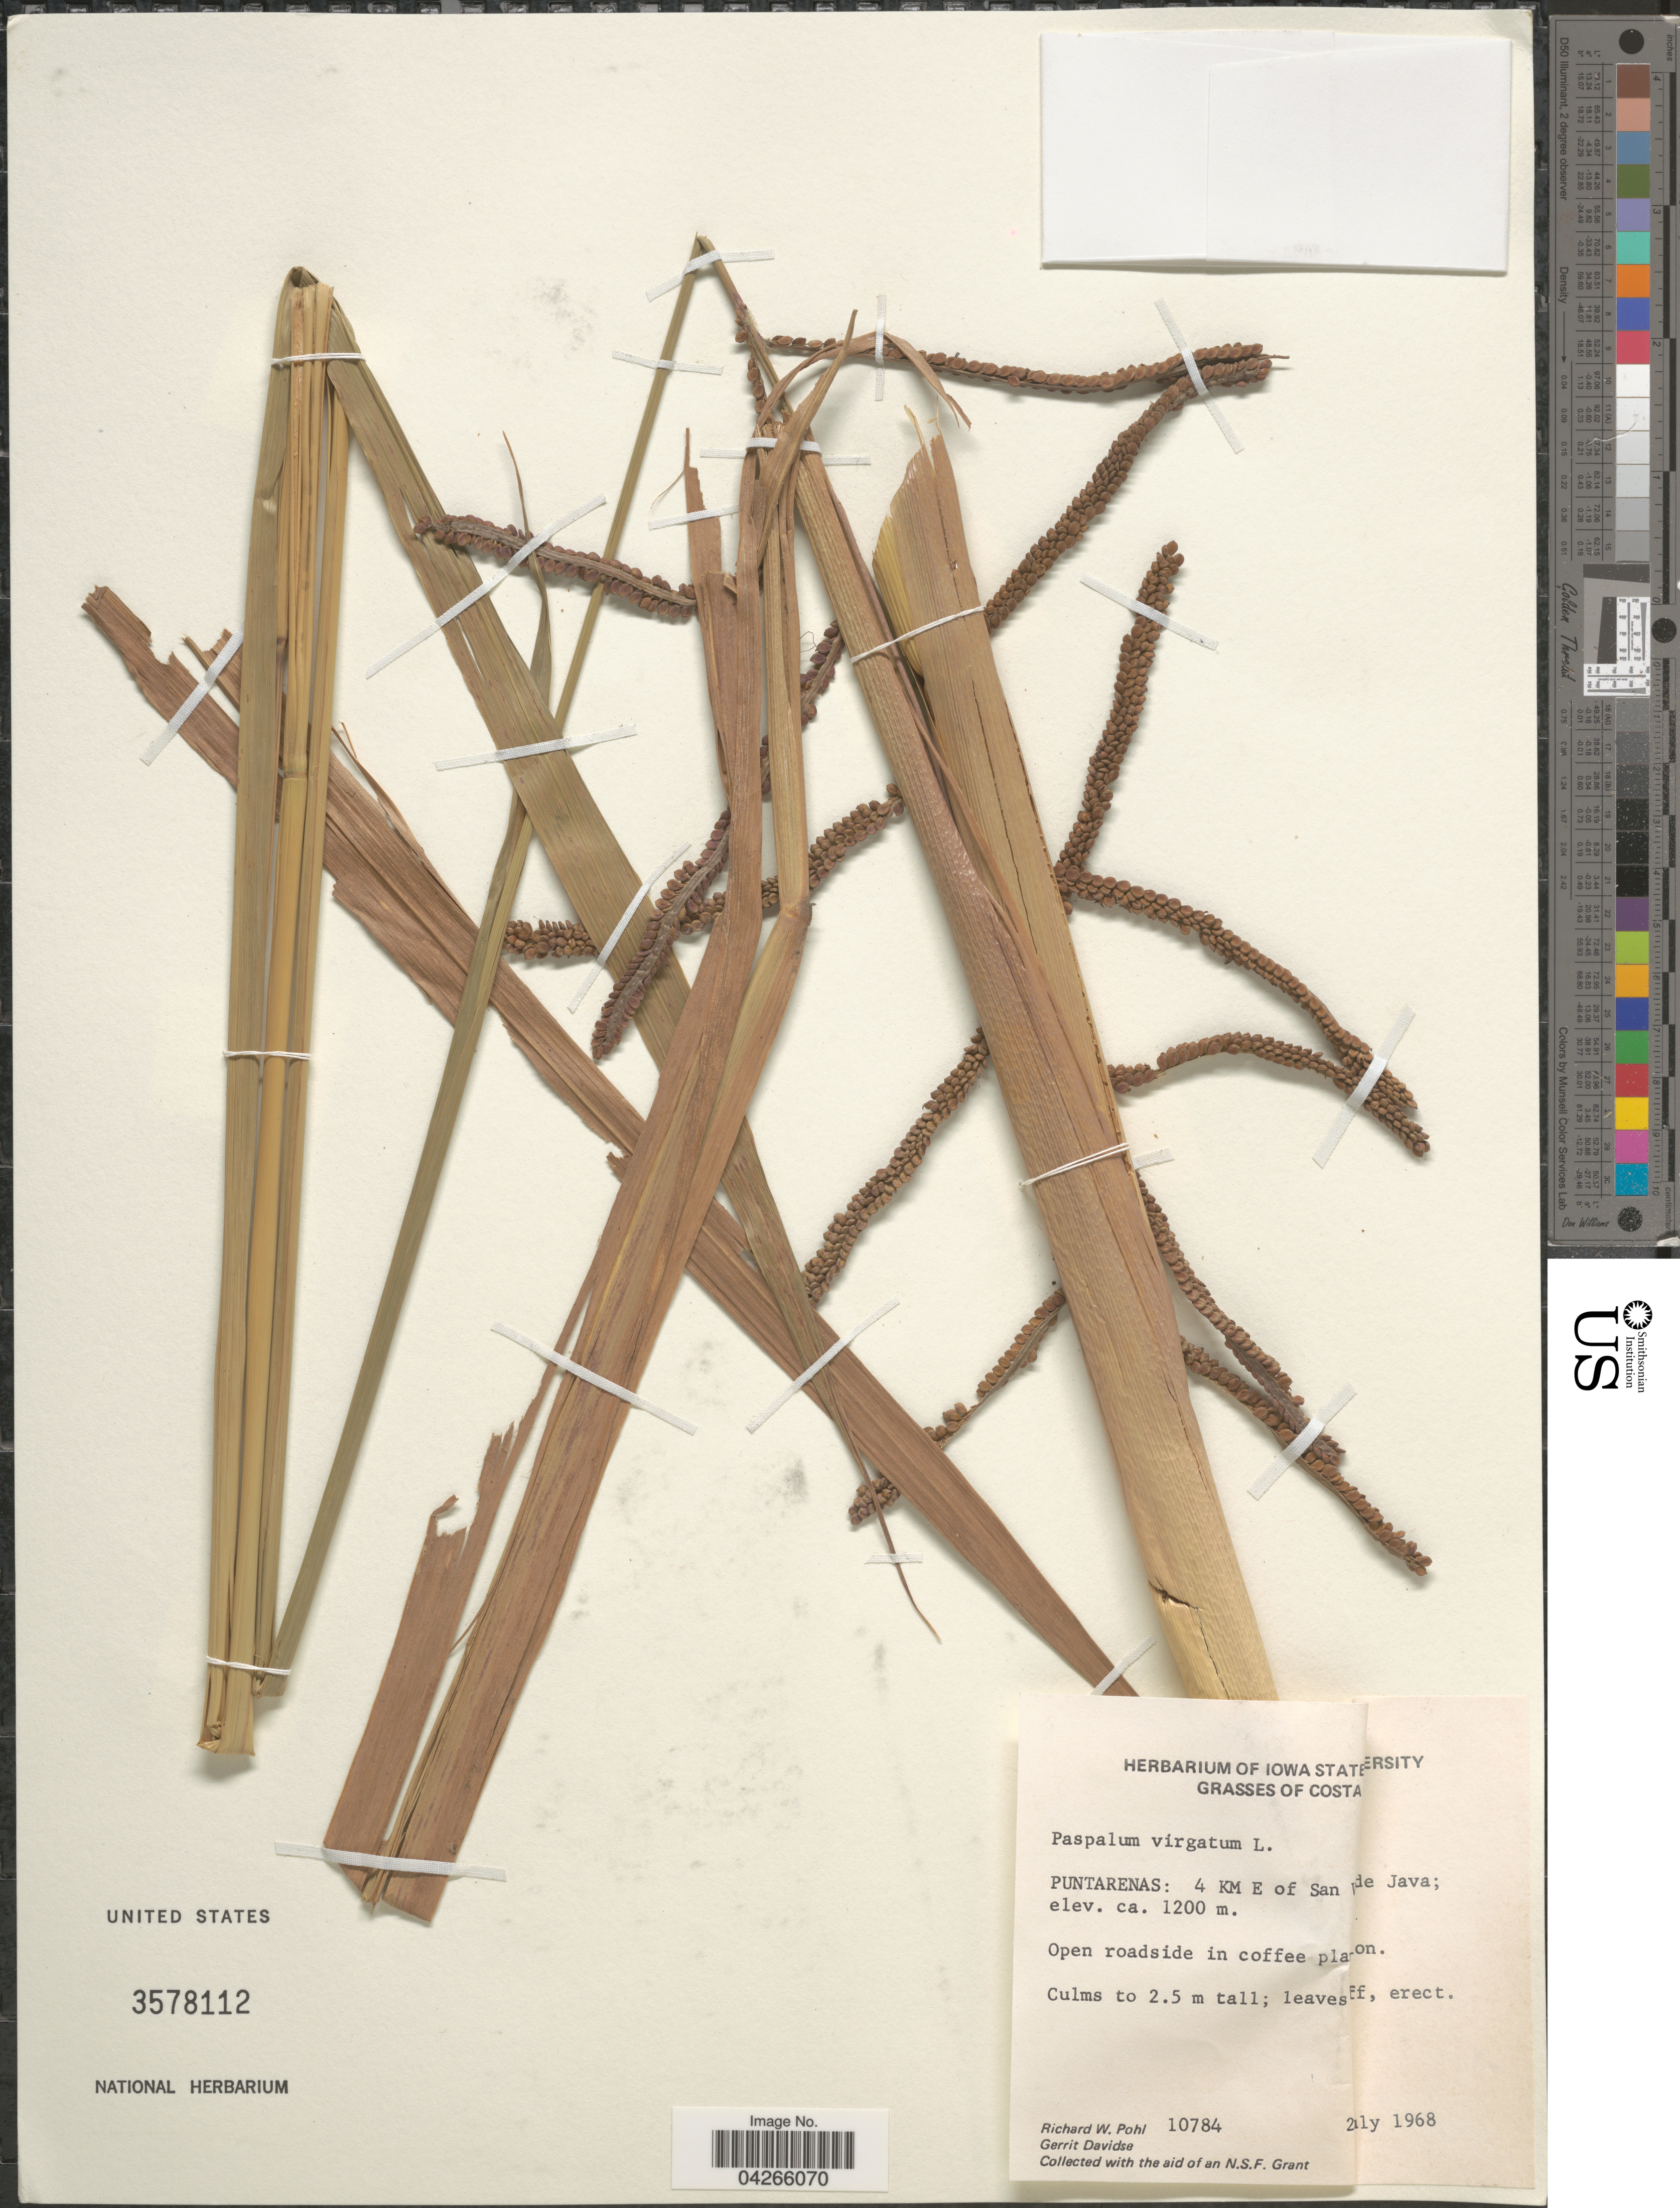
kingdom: Plantae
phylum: Tracheophyta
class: Liliopsida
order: Poales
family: Poaceae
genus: Paspalum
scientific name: Paspalum virgatum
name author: L.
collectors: R. W. Pohl & G. Davidse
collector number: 10784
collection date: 1968-07-02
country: Costa Rica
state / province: Puntarenas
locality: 4 KM E of San [illegible text] de Java.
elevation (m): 1200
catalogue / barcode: US 3578112